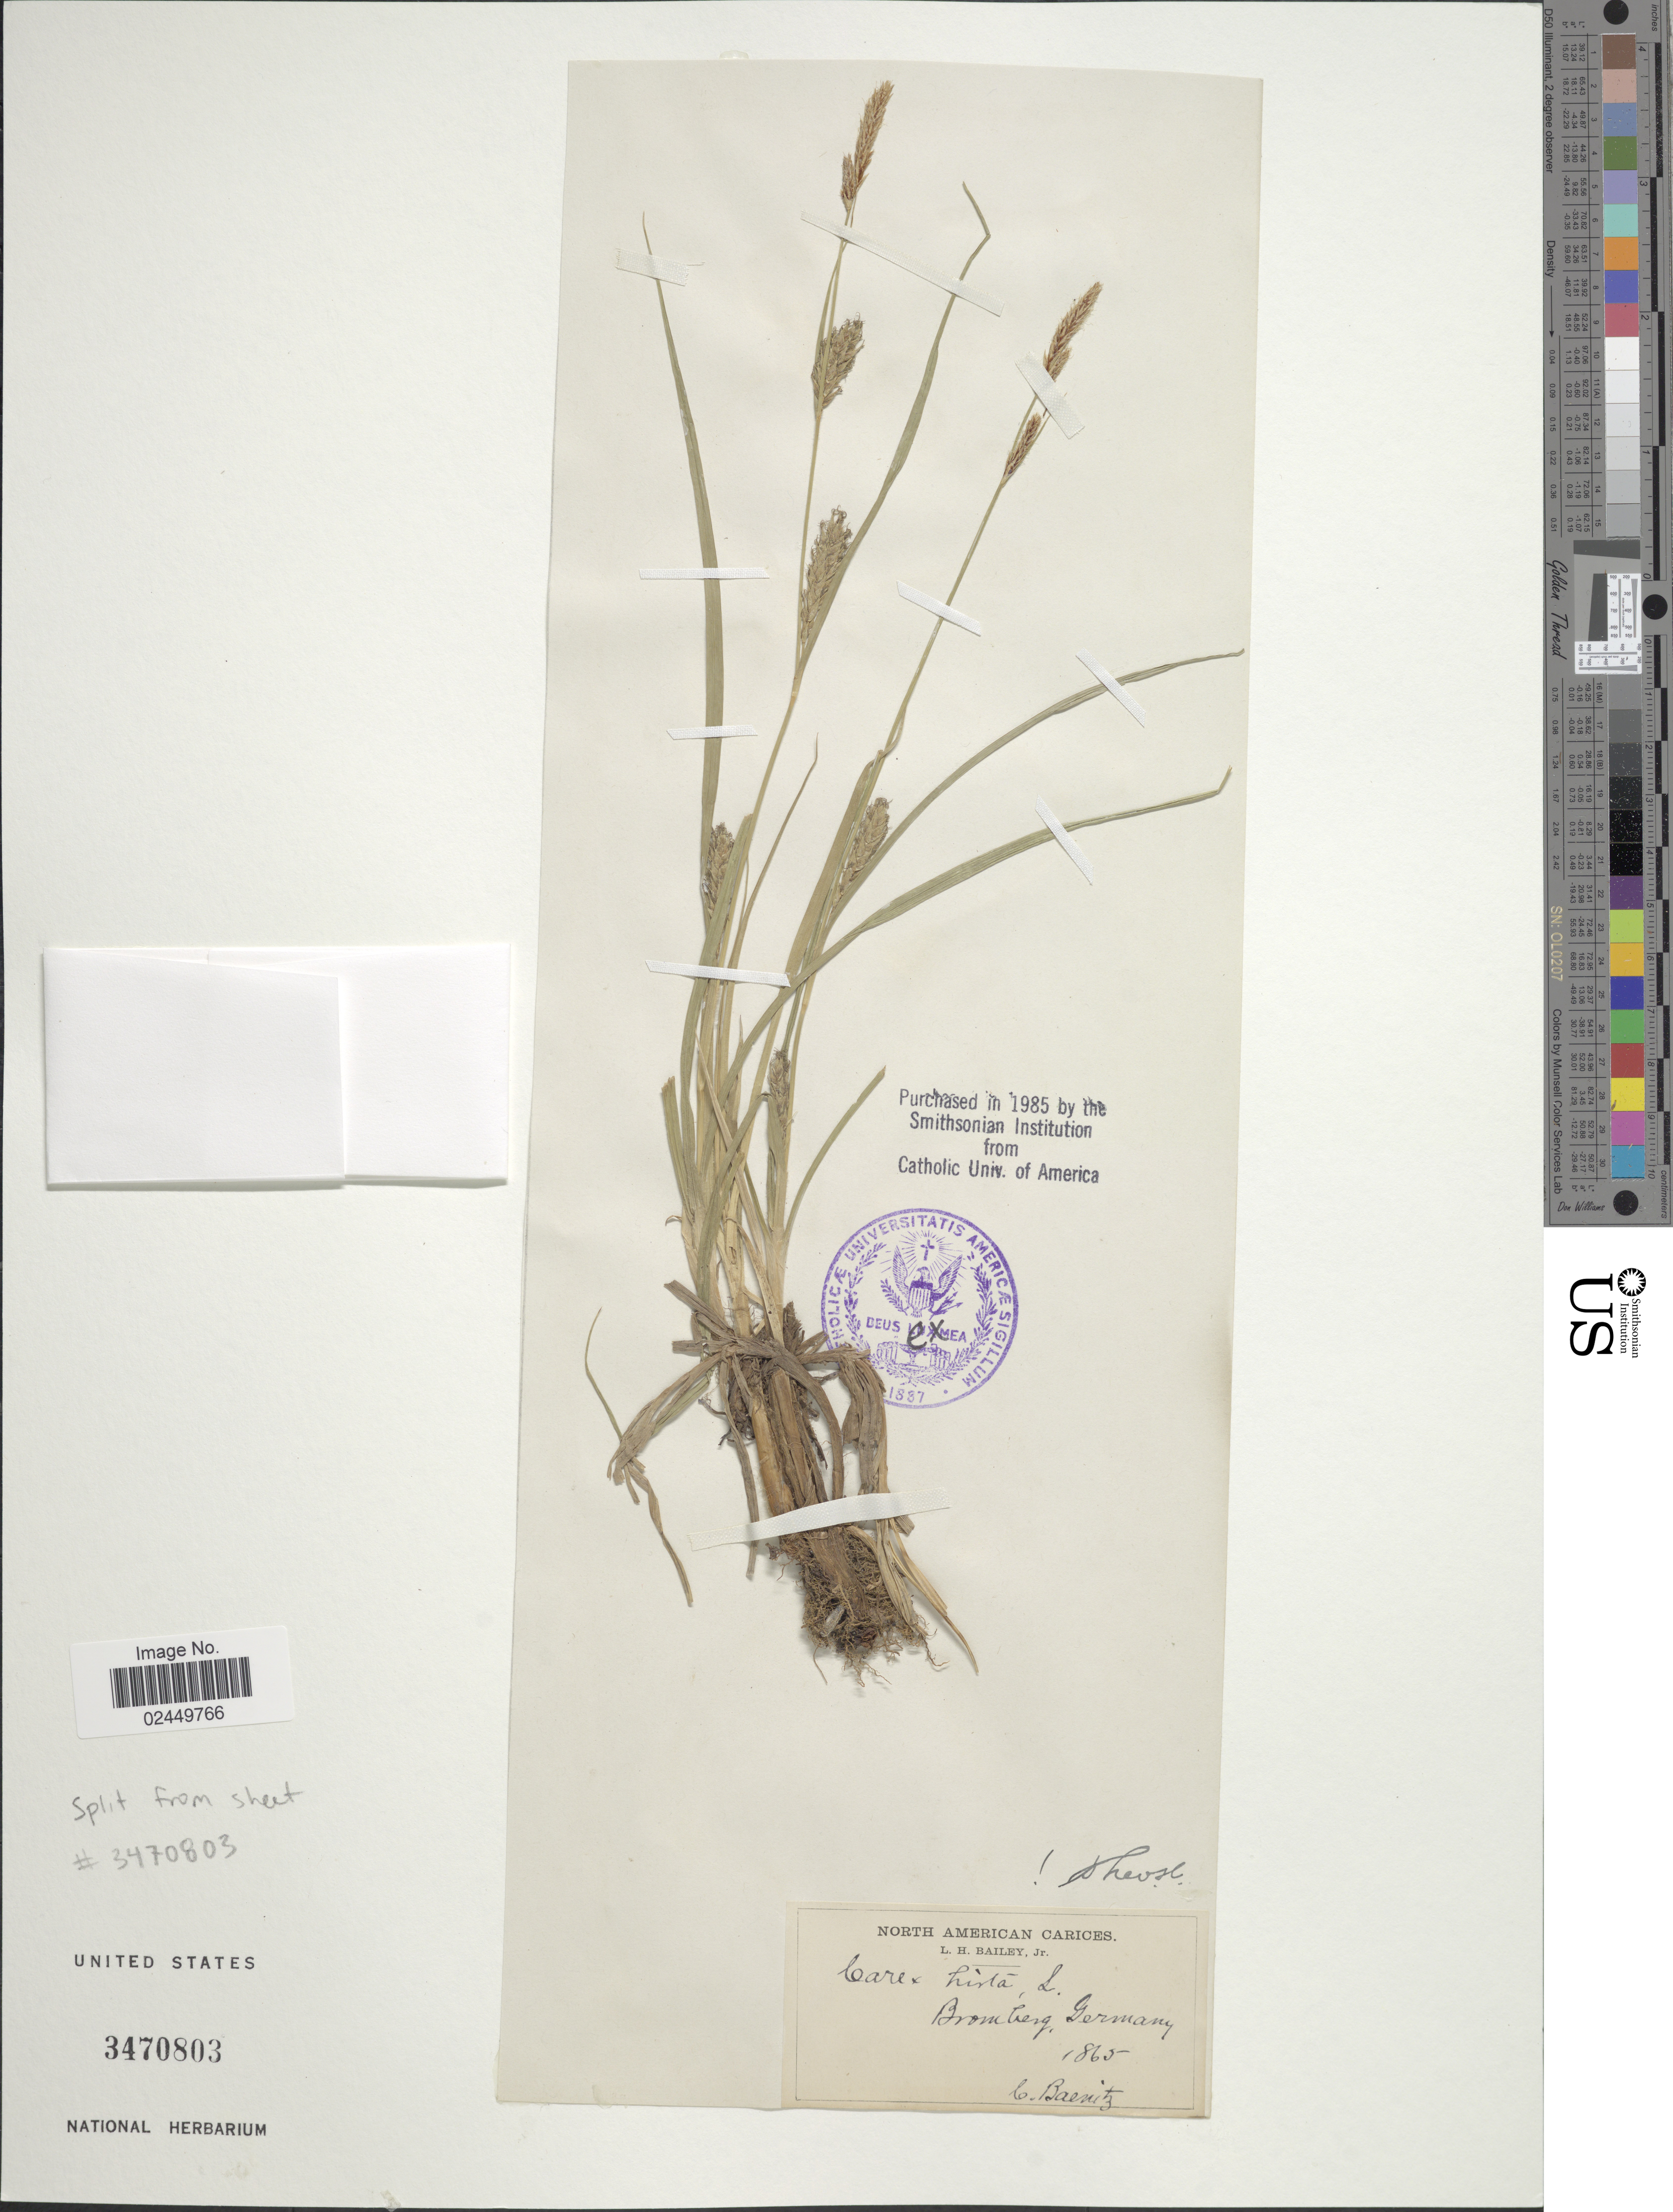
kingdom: Plantae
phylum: Tracheophyta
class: Liliopsida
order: Poales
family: Cyperaceae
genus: Carex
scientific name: Carex hirta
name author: L.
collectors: C. G. Baenitz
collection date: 1865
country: Germany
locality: Bromberg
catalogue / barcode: US 3470803